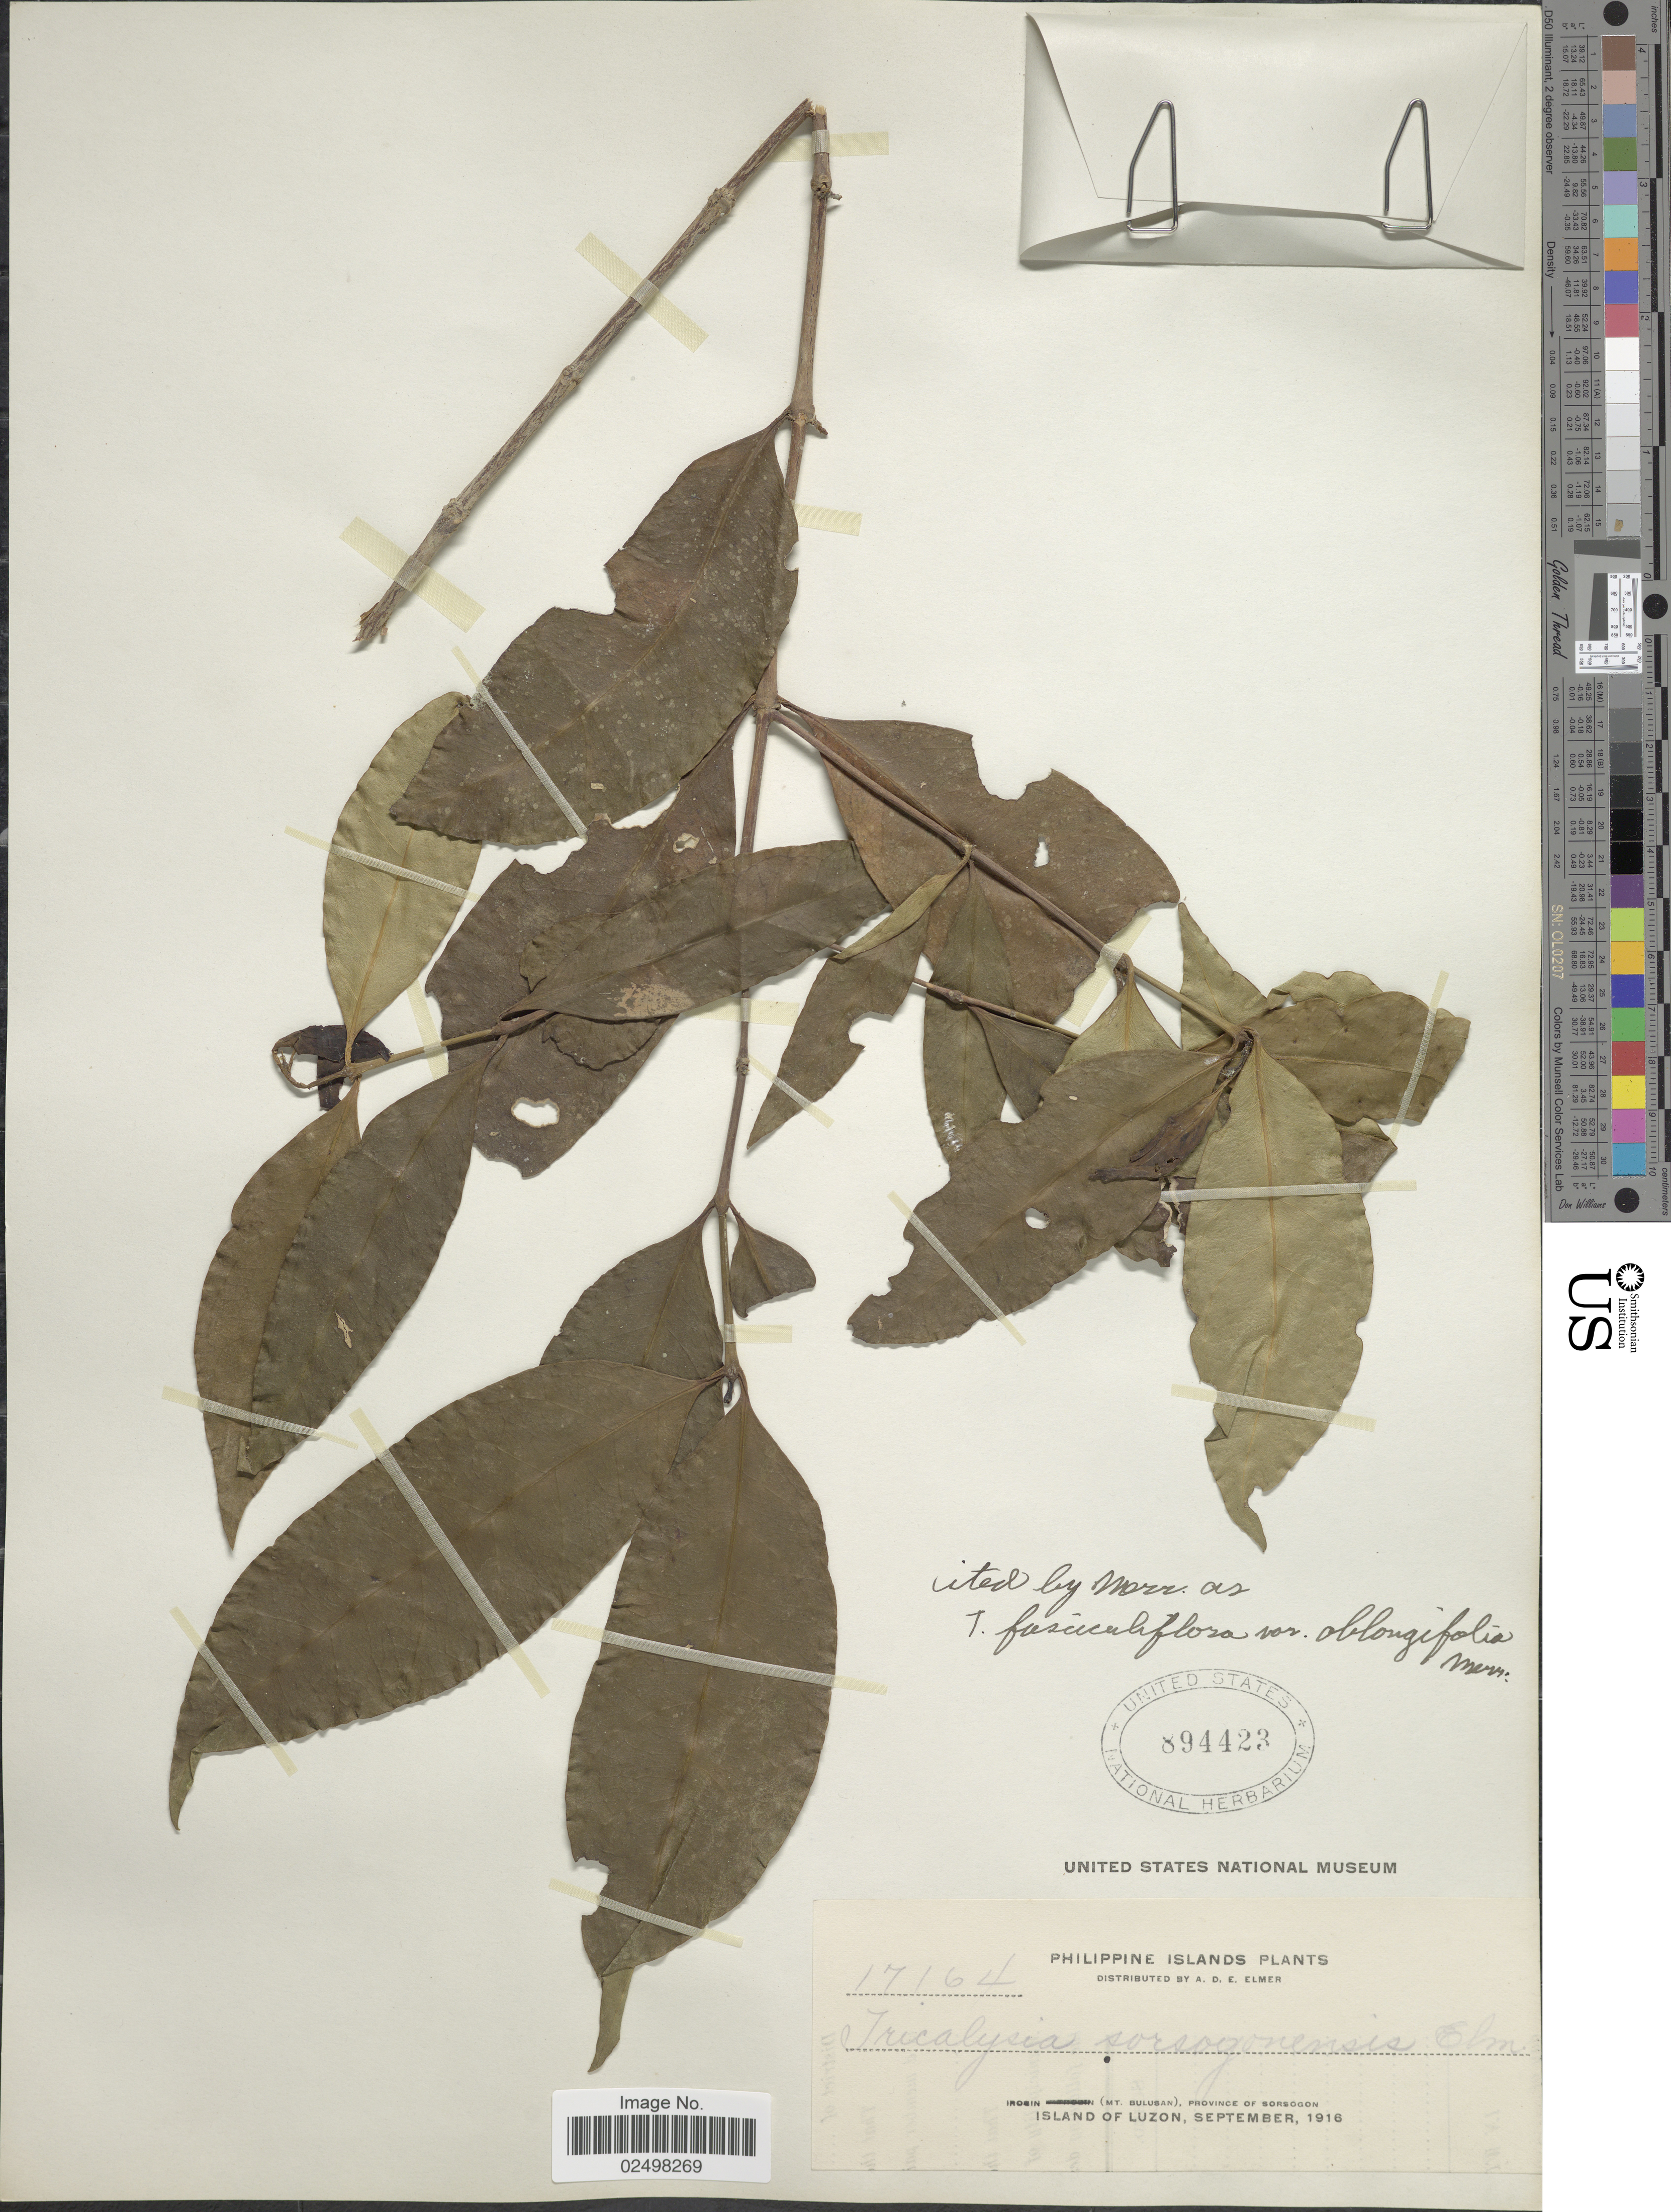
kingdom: Plantae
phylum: Tracheophyta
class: Magnoliopsida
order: Gentianales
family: Rubiaceae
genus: Tricalysia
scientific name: Tricalysia fasciculiflora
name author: (Elmer) Merr.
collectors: A. D. E. Elmer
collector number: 17164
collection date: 1916-09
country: Philippines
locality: Irosin (Mt. Bulusan) Province of Sorsogon Island of Luzon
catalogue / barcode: US 894423